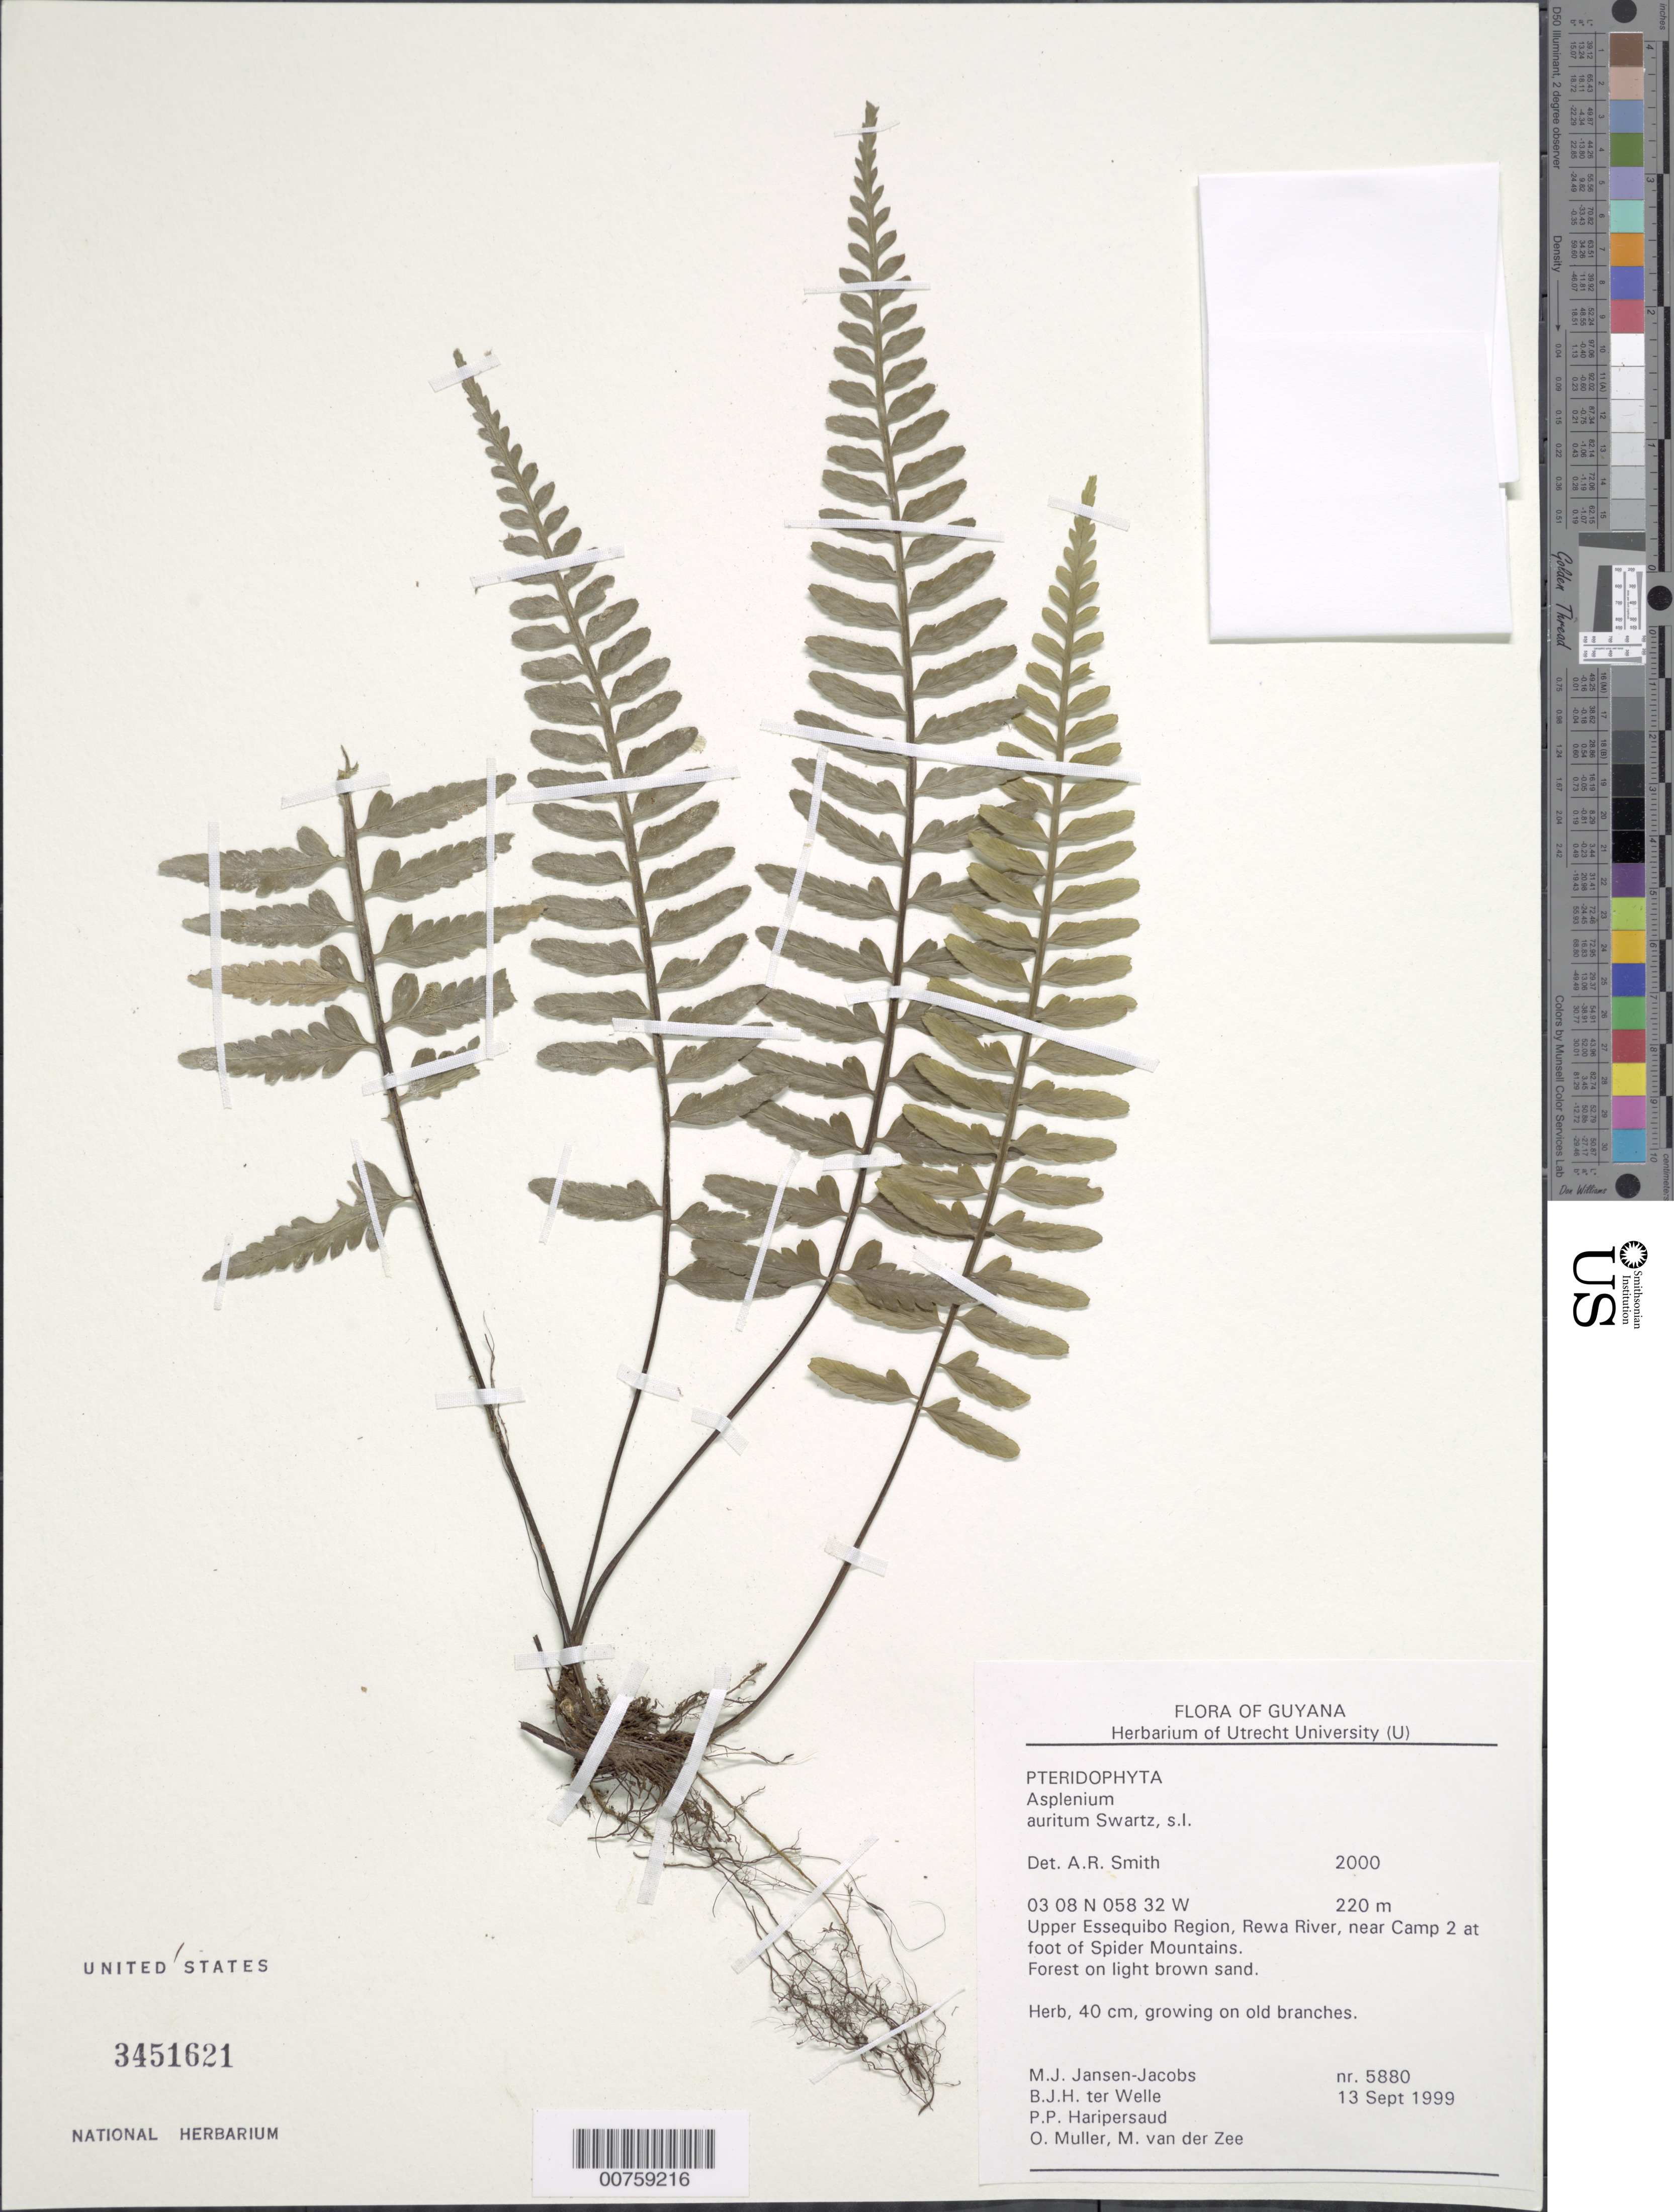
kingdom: Plantae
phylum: Tracheophyta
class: Polypodiopsida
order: Polypodiales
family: Aspleniaceae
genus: Asplenium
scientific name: Asplenium auritum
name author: Sw.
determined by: Smith, Alan R., (UC)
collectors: M. J. Jansen-Jacobs, B. Welle, P. Haripersaud, O. Muller & M. van der Zee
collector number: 5880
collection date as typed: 13-Sep-99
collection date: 1999-09-13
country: Guyana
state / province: U. Takutu-U. Essequibo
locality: Rewa River, at foot of Spider Mts., near camp 2, Upper Essequibo Region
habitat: Forest on light brown sand; growing on old branches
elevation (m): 220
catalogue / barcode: US 3451621